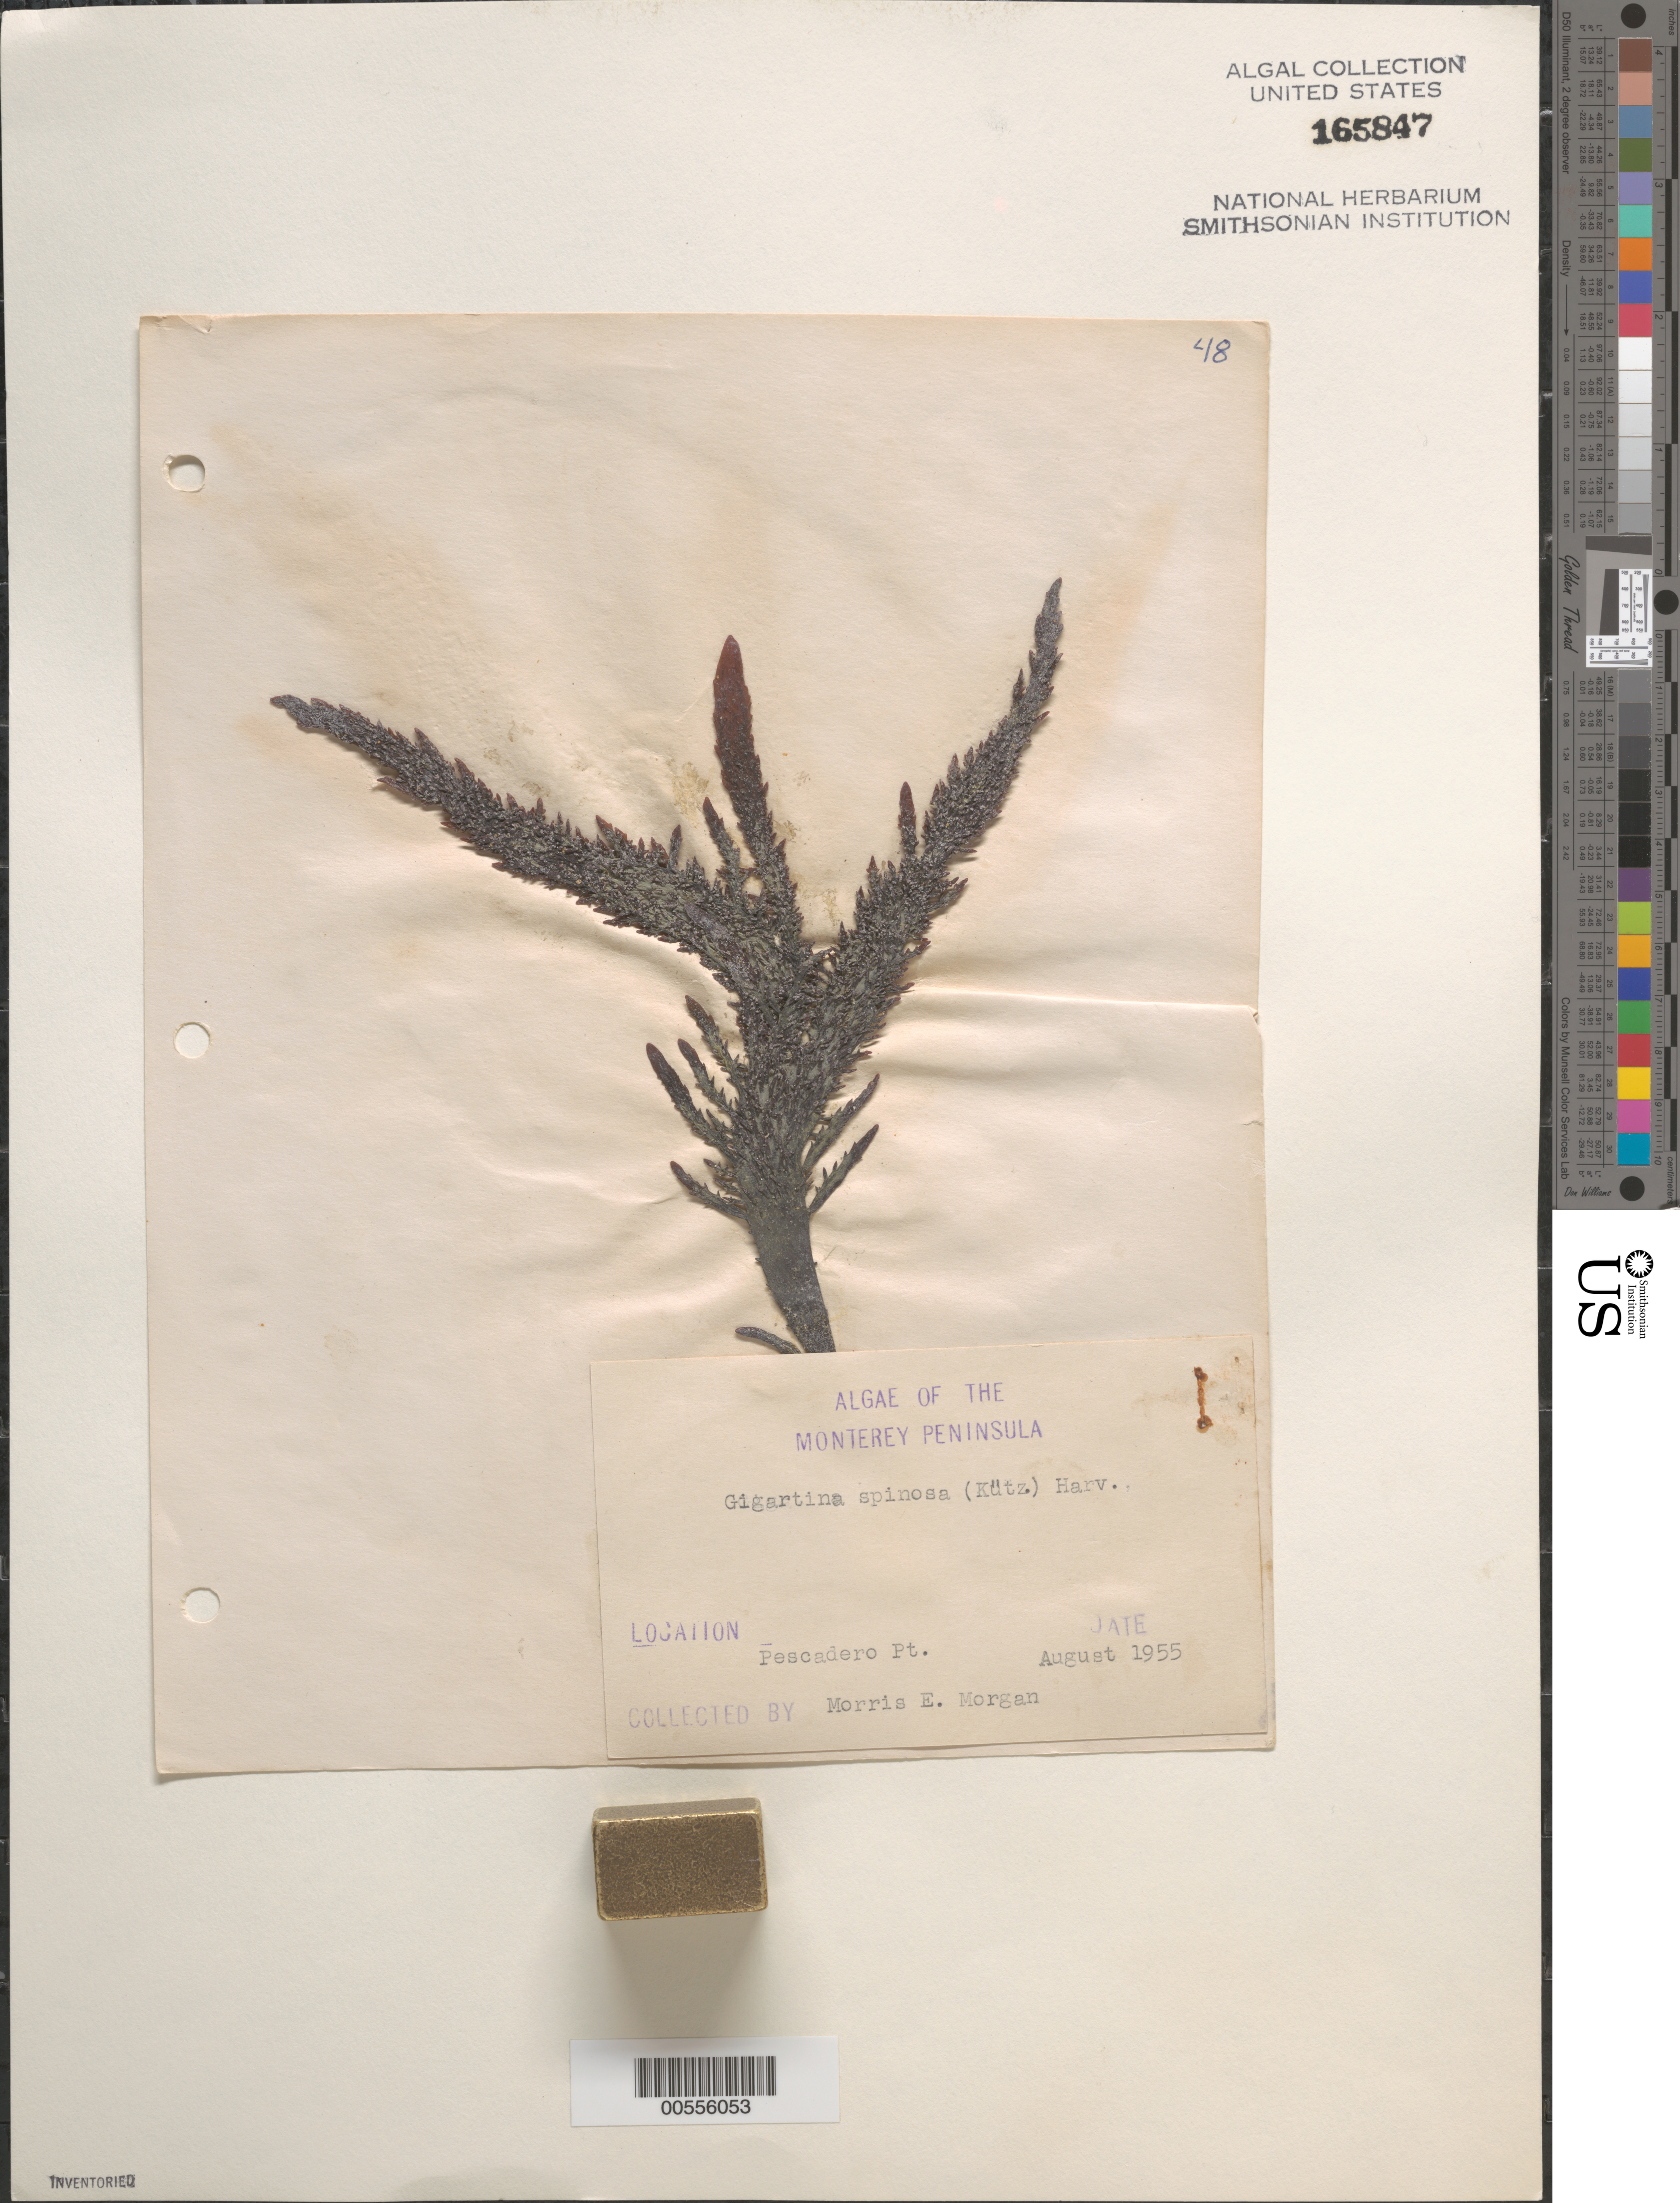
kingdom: Plantae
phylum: Rhodophyta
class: Florideophyceae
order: Gigartinales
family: Gigartinaceae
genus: Chondracanthus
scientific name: Chondracanthus spinosus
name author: (Kütz.) Guiry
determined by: Algae name updating Project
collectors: M. Morgan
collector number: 48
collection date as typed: Aug 1955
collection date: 1955-08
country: United States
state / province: California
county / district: Monterey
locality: Pescadero Point, Monterey Peninsula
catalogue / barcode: US 165847